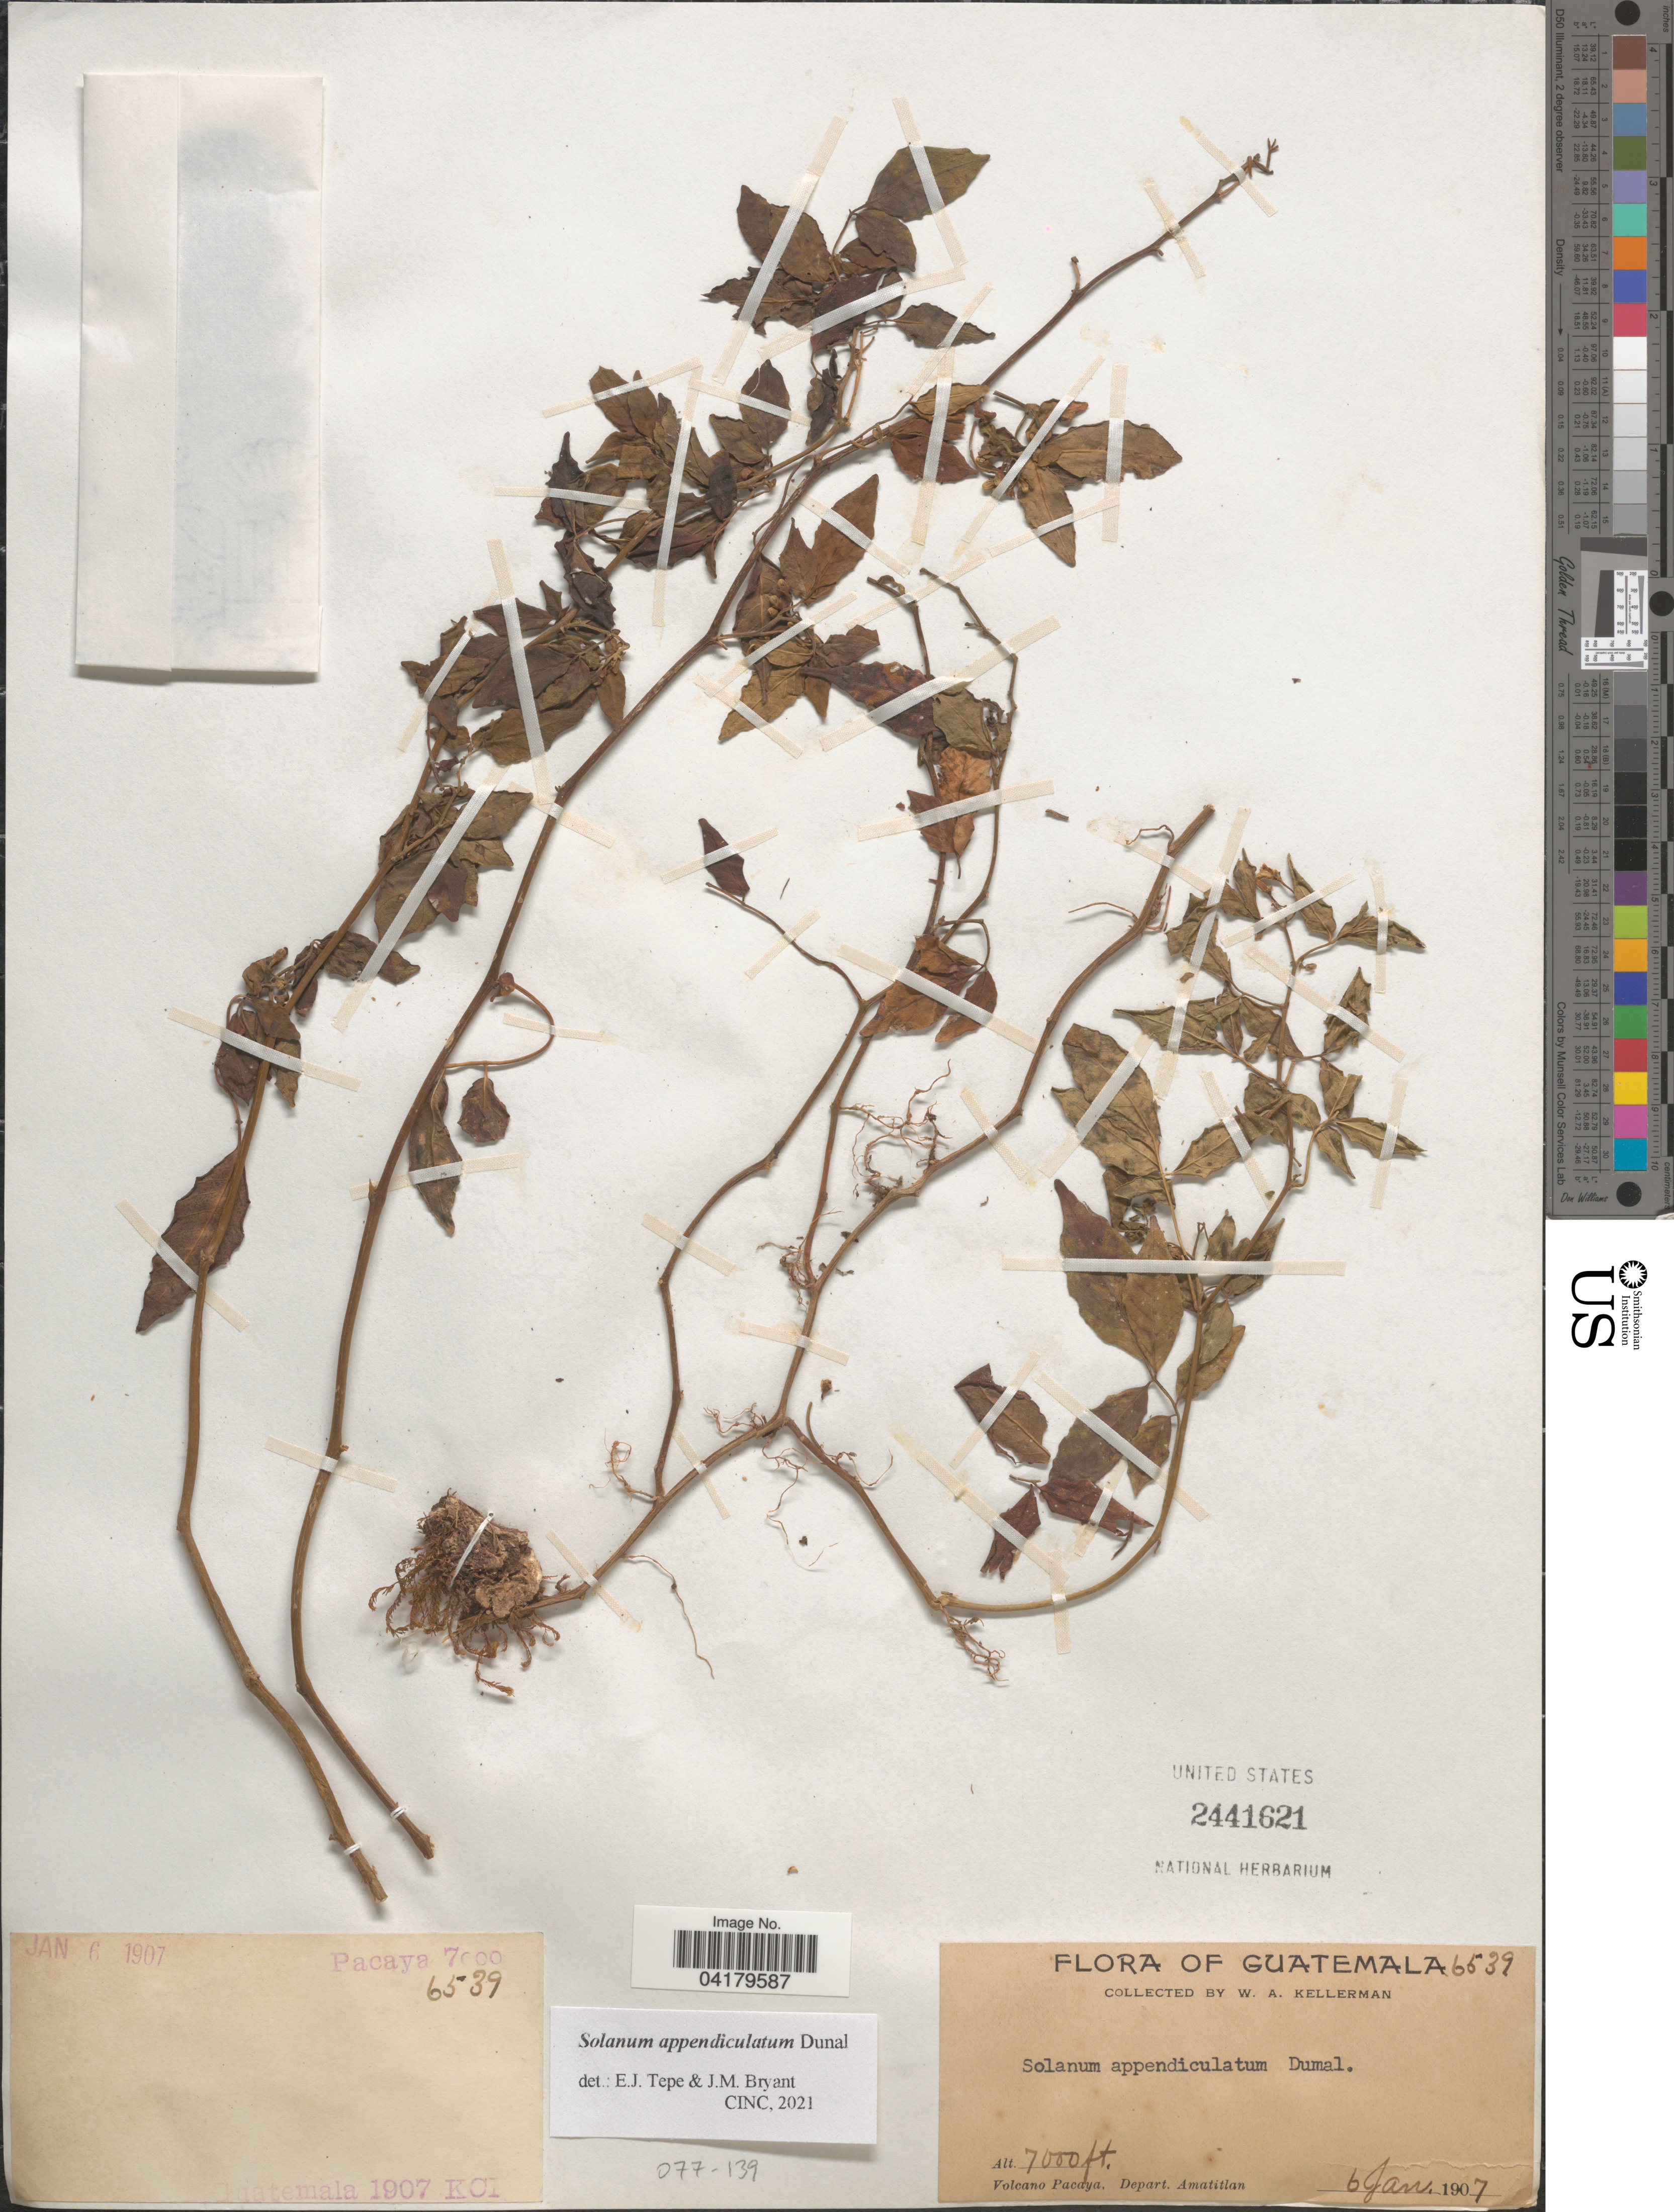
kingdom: Plantae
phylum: Tracheophyta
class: Magnoliopsida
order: Solanales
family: Solanaceae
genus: Solanum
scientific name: Solanum appendiculatum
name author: Humb. & Bonpl. ex Dunal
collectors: W. Kellerman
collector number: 6539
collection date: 1907-01-06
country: Guatemala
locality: Volcano Pacaya, Depart. Amatitlan.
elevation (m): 2134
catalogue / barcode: US 2441621